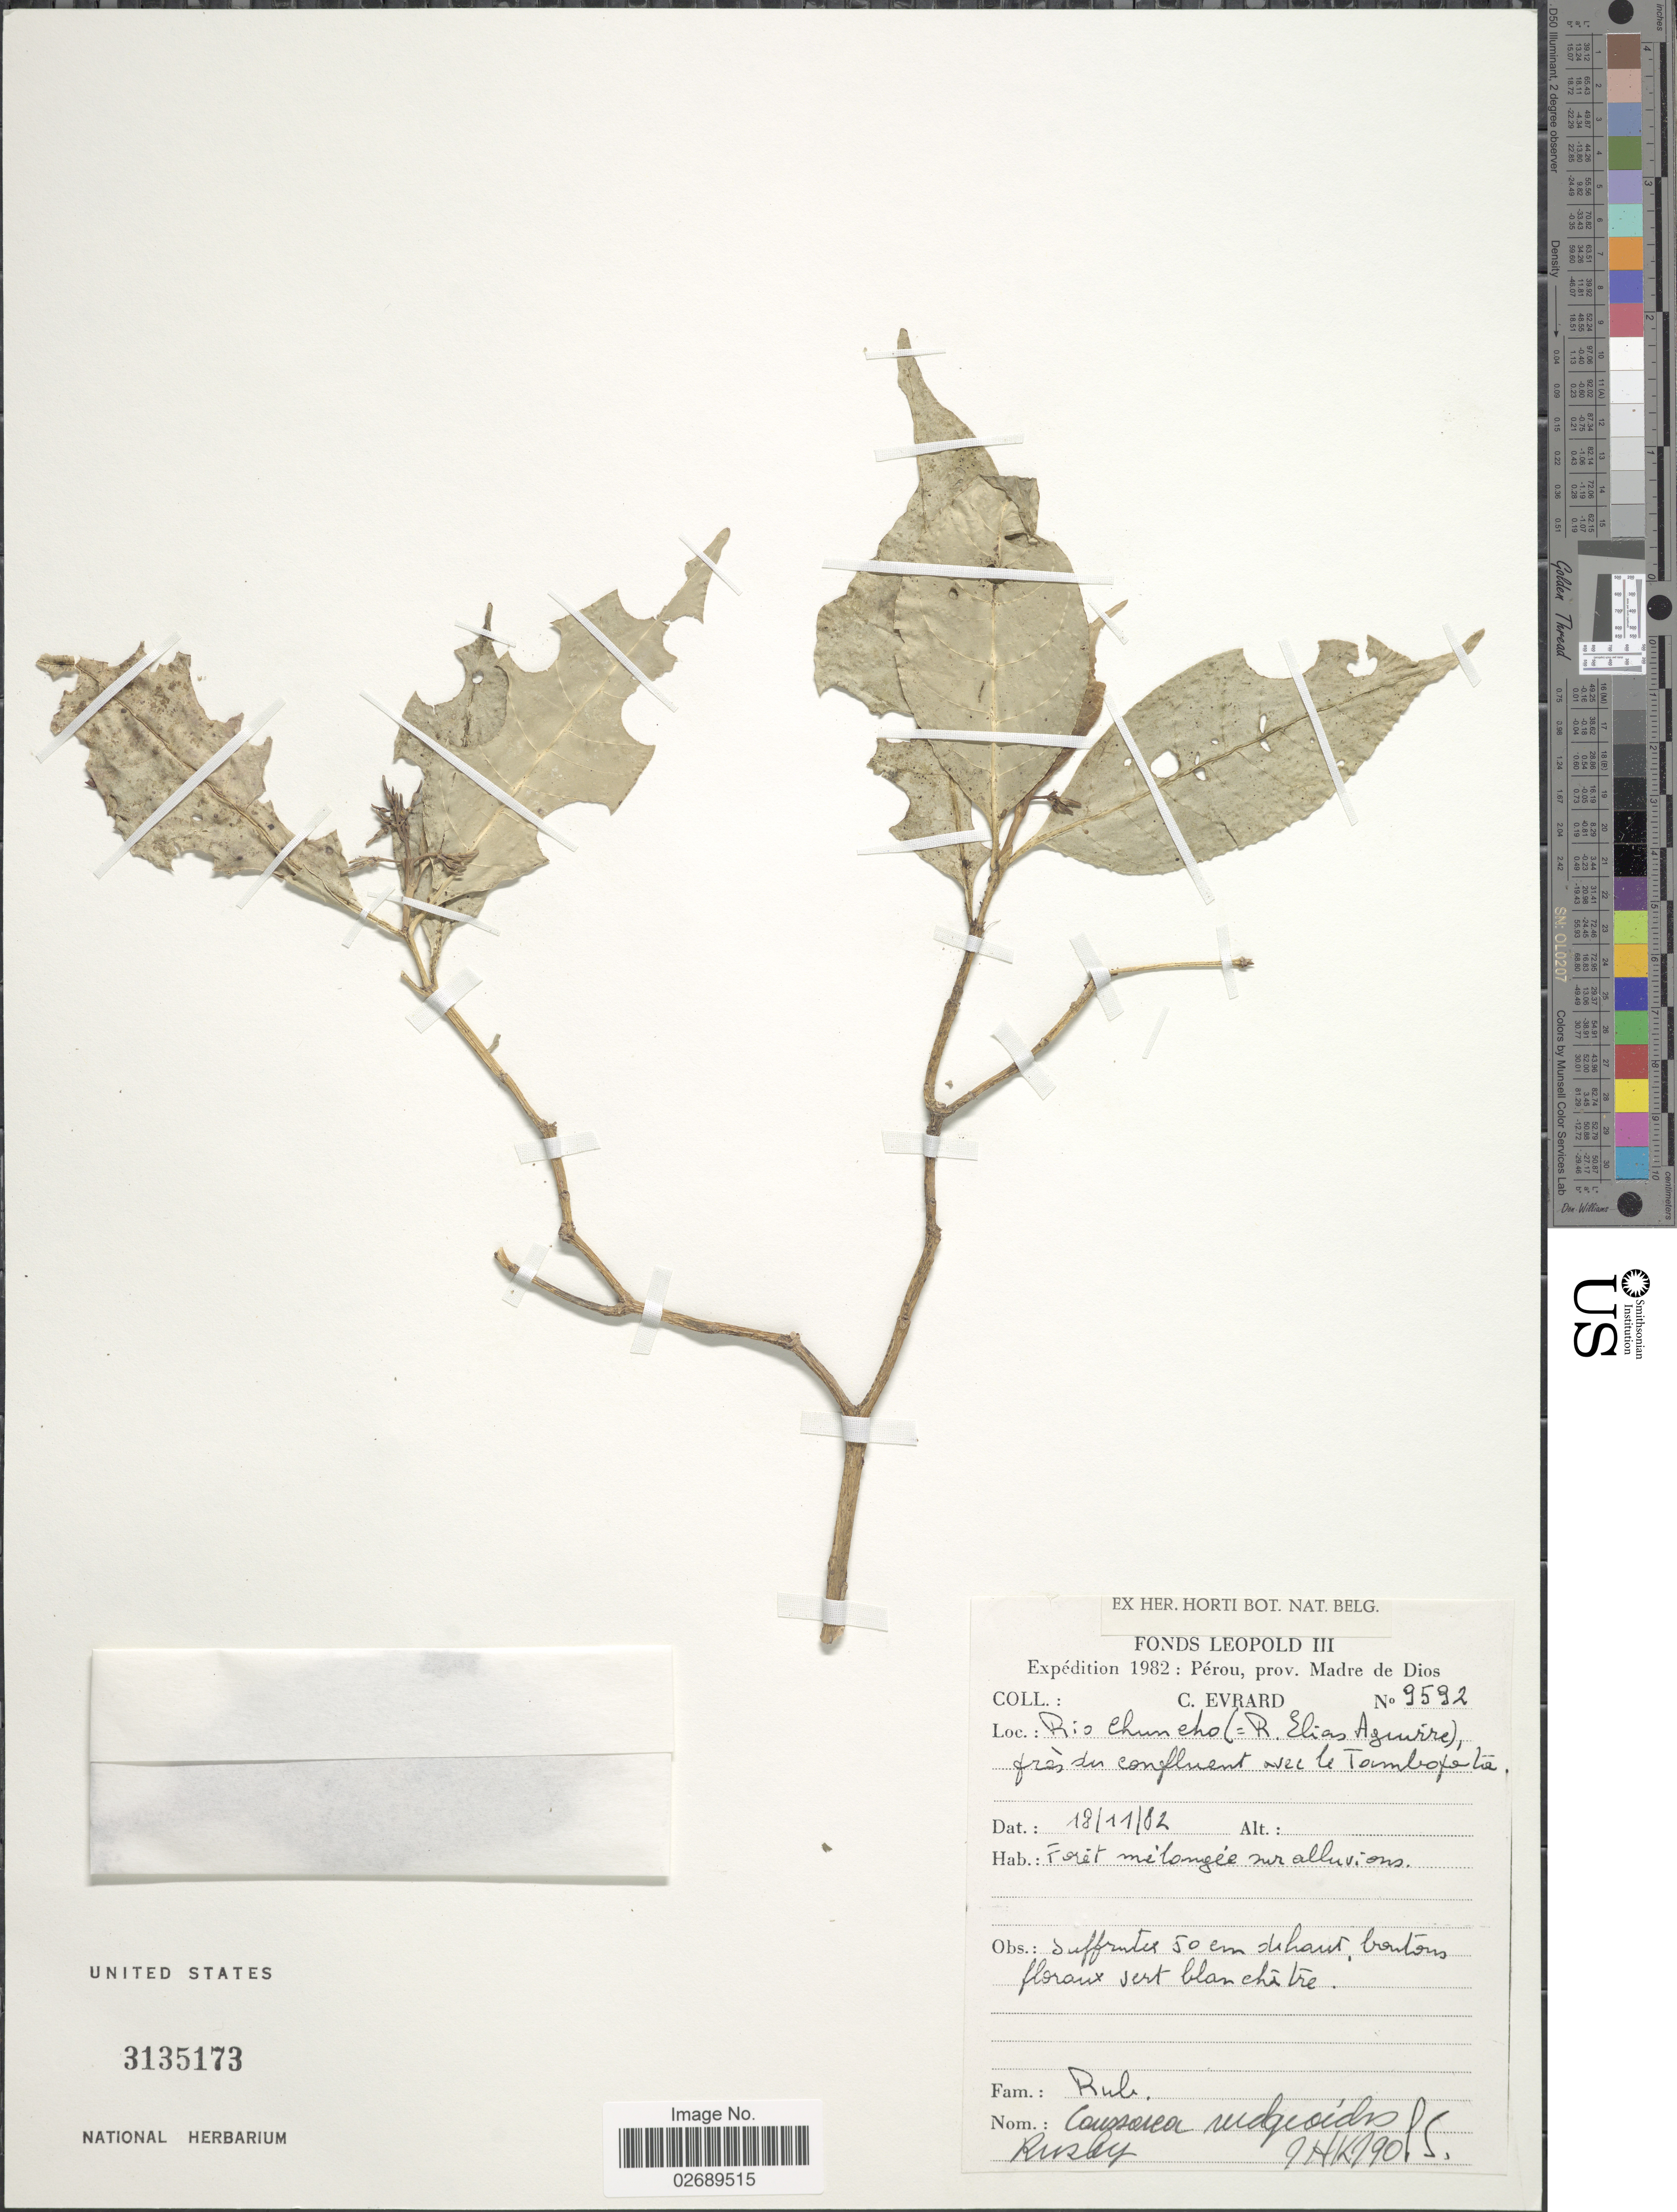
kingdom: Plantae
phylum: Tracheophyta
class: Magnoliopsida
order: Gentianales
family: Rubiaceae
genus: Coussarea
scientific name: Coussarea rudgeoides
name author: Rusby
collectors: C. Evrard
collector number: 9592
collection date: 1982-11-18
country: Peru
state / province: Madre de Dios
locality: Perou. Rio Chuncho pres du confluent avee le Tambopata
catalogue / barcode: US 3135173